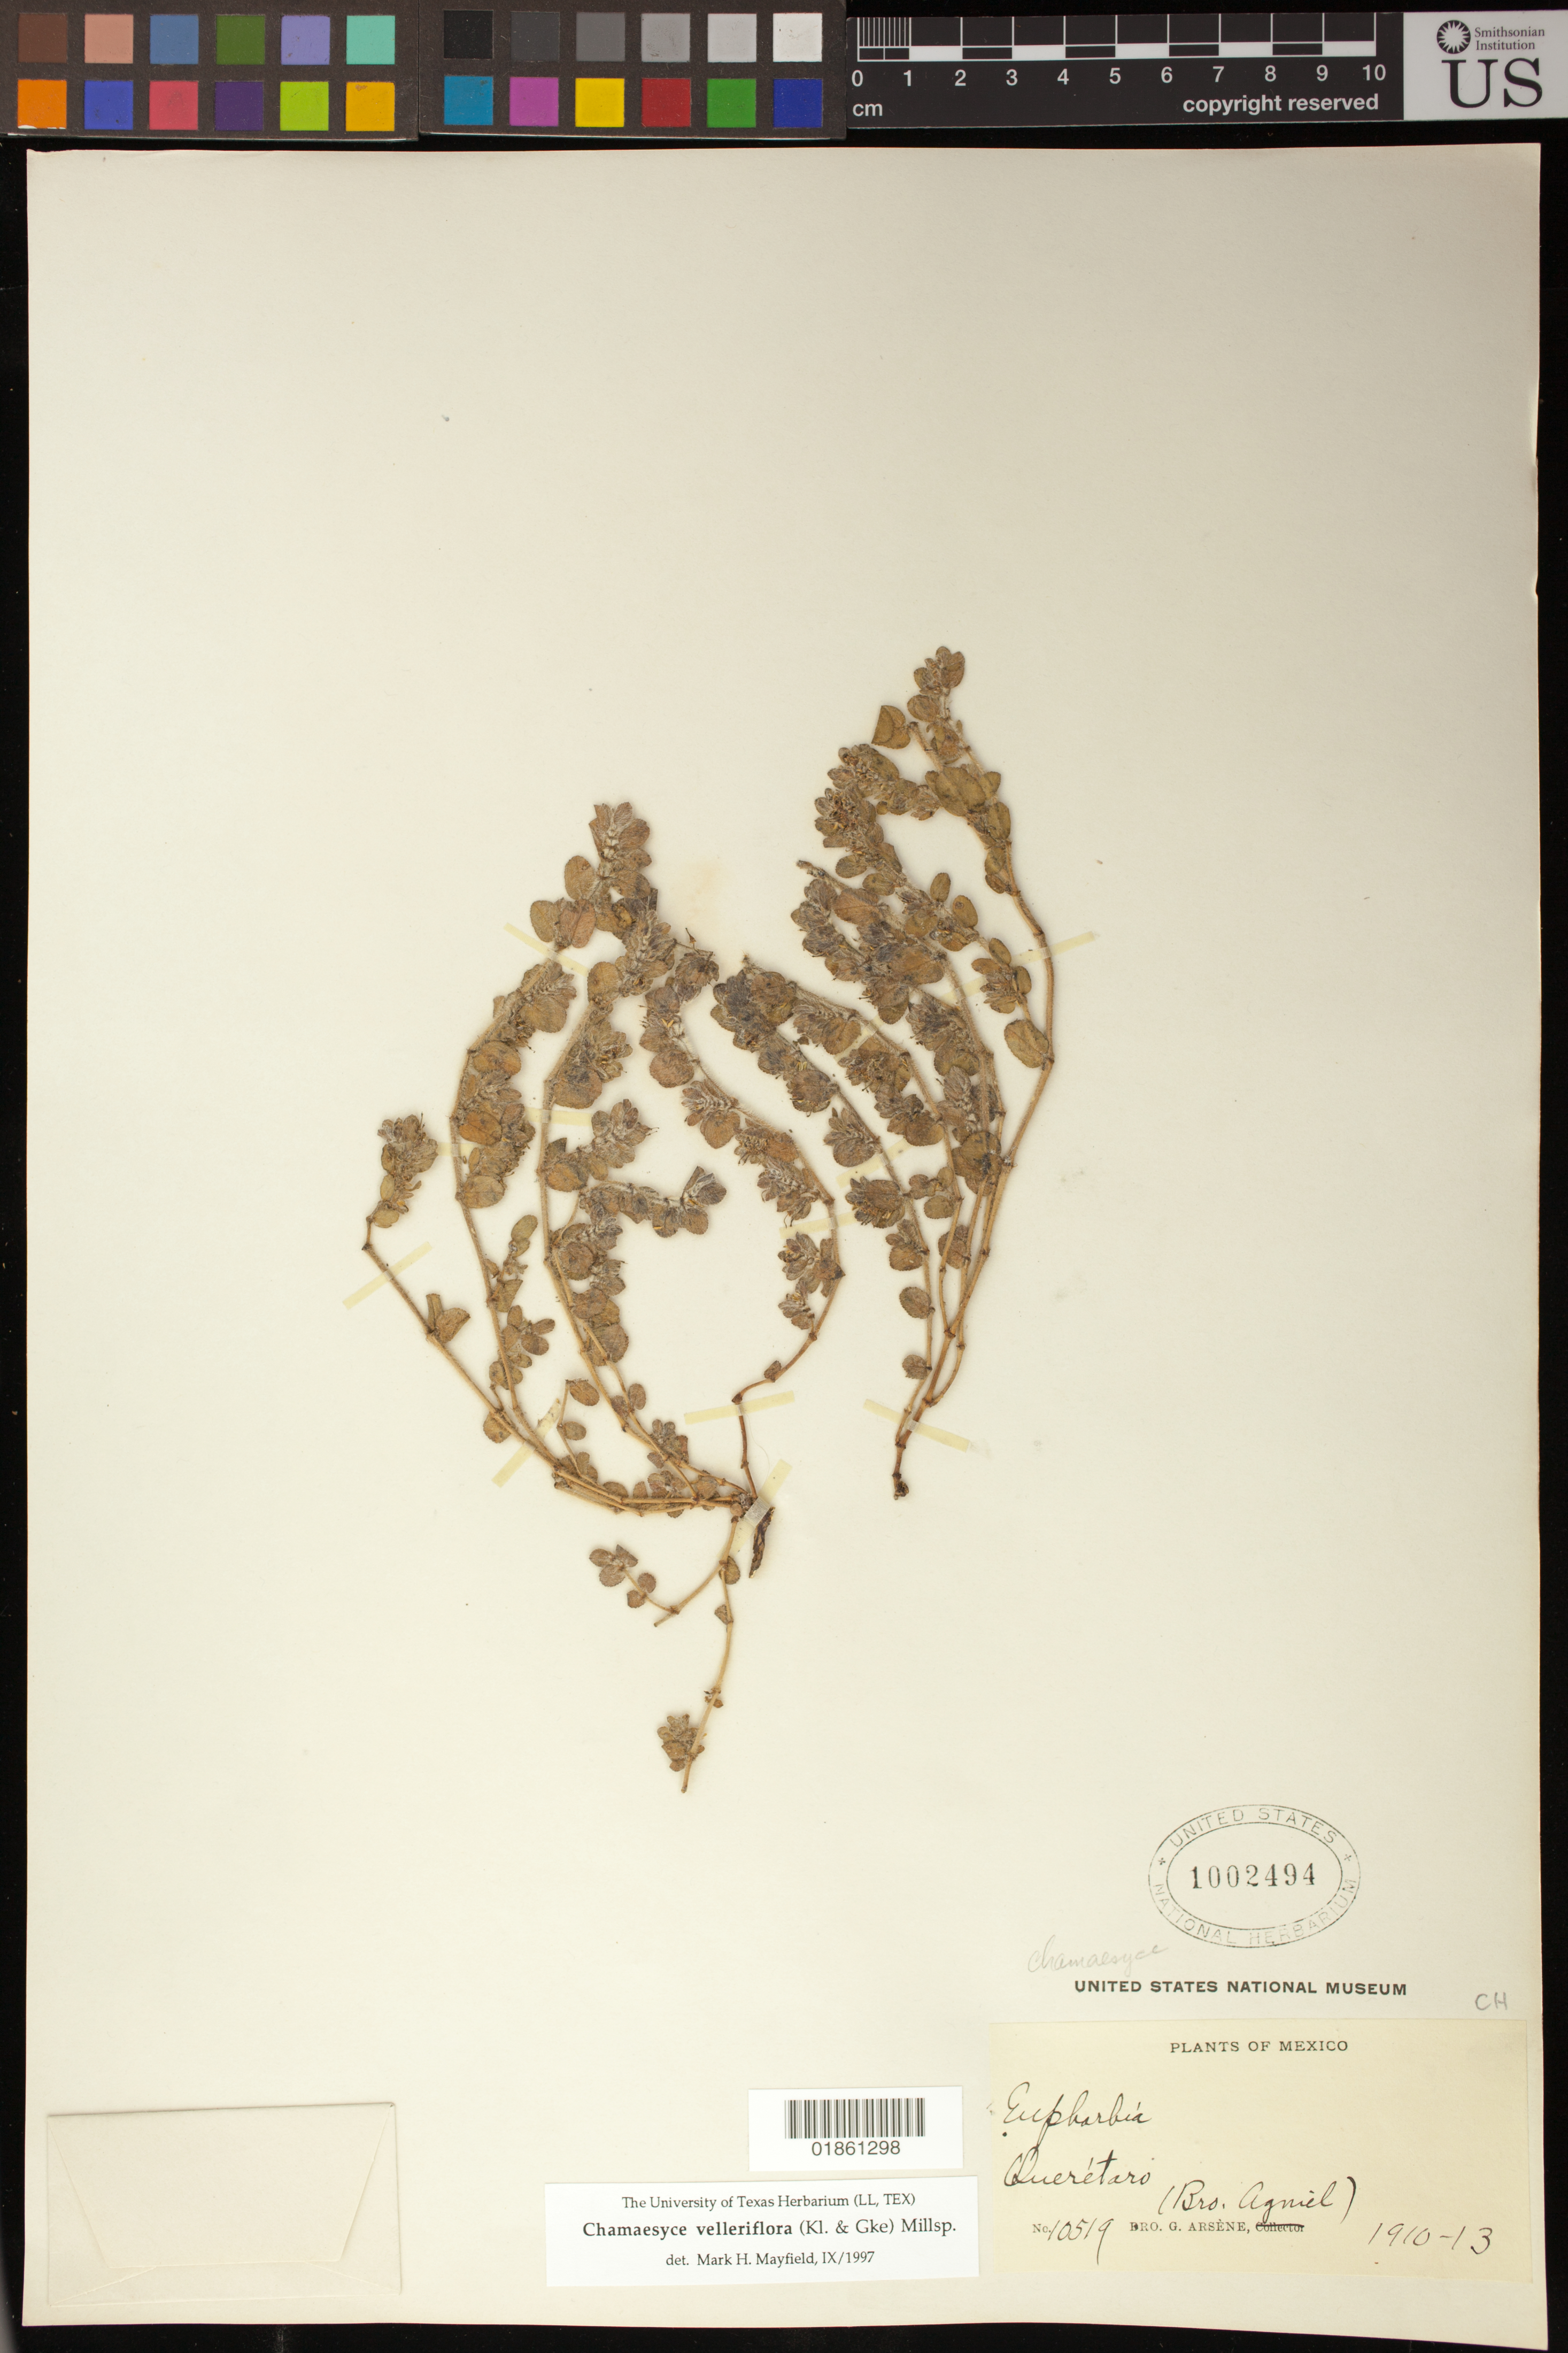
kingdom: Plantae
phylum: Tracheophyta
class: Magnoliopsida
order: Malpighiales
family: Euphorbiaceae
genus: Euphorbia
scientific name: Euphorbia velleriflora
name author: (Klotzsch & Garcke) Boiss.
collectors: Bro. Agniel & Bro. G. Arsène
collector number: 10519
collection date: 1910/1913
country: Mexico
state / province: Querétaro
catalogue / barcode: US 1002494